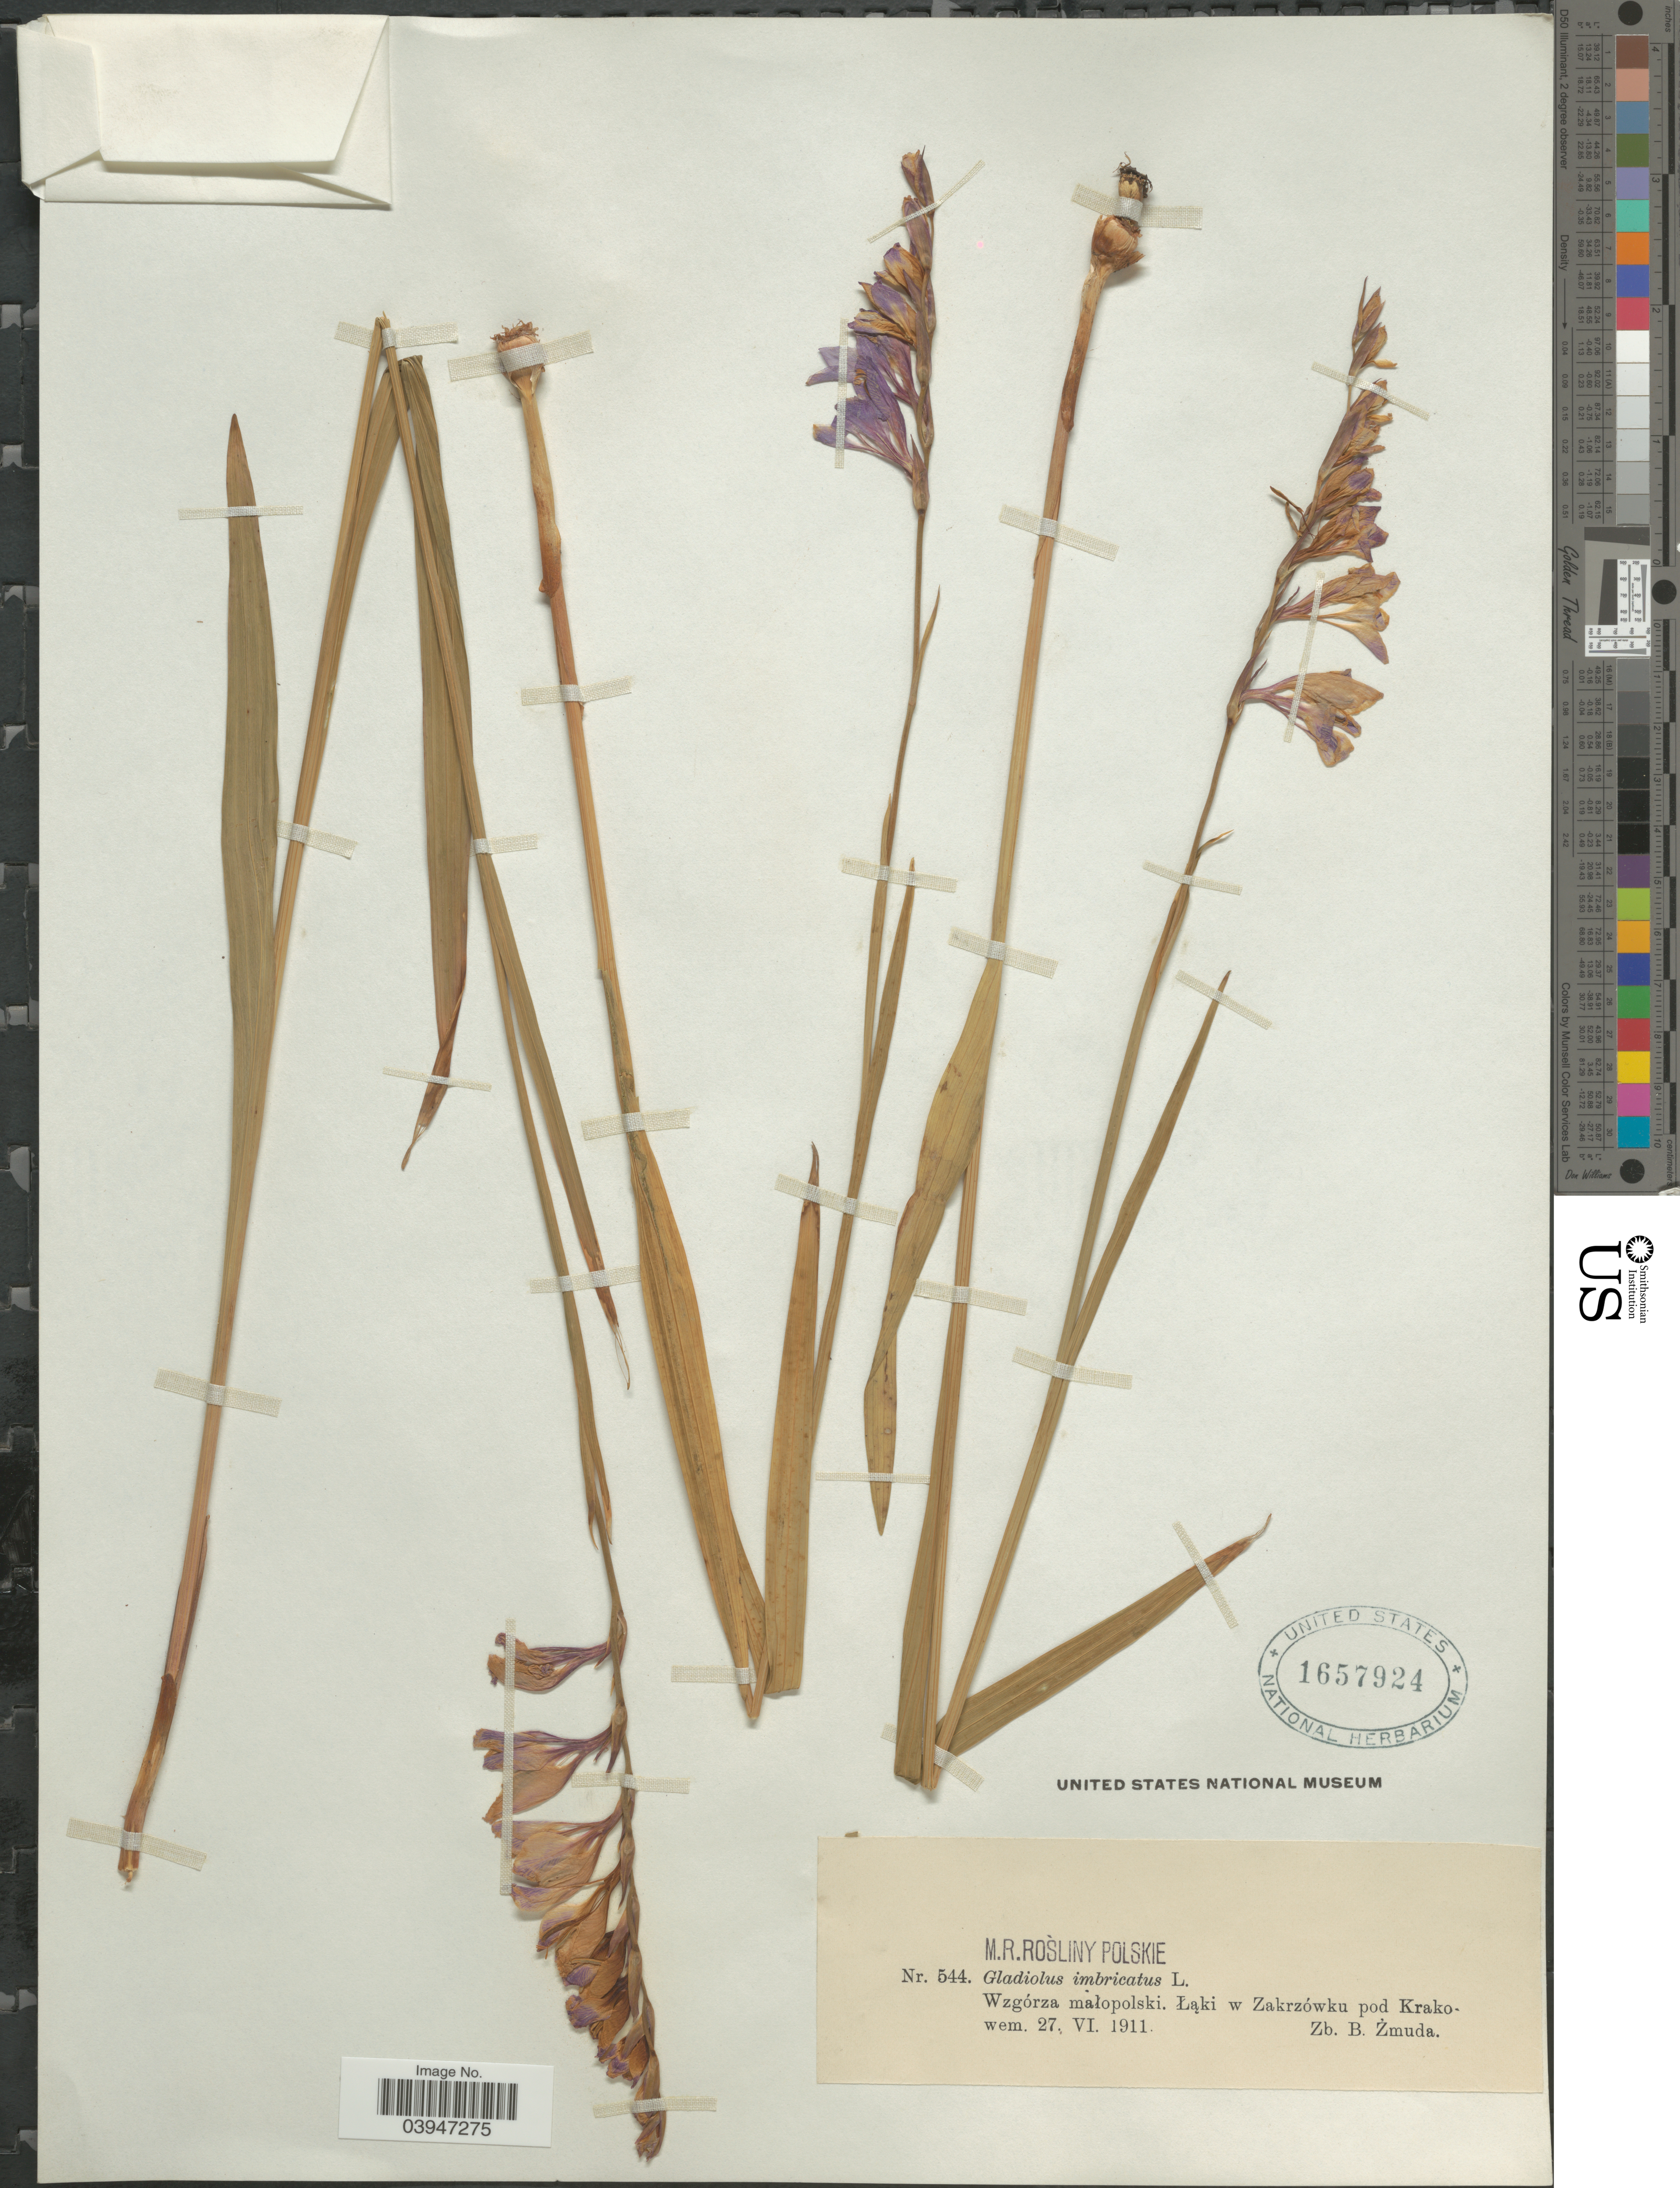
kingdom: Plantae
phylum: Tracheophyta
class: Liliopsida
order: Asparagales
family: Iridaceae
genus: Gladiolus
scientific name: Gladiolus imbricatus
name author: L.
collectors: B. Źmuda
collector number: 544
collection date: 1911-06-27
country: Poland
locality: Wzgórza małopolski. Łąki w Zakrzówku pod Krakowem.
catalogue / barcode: US 1657924